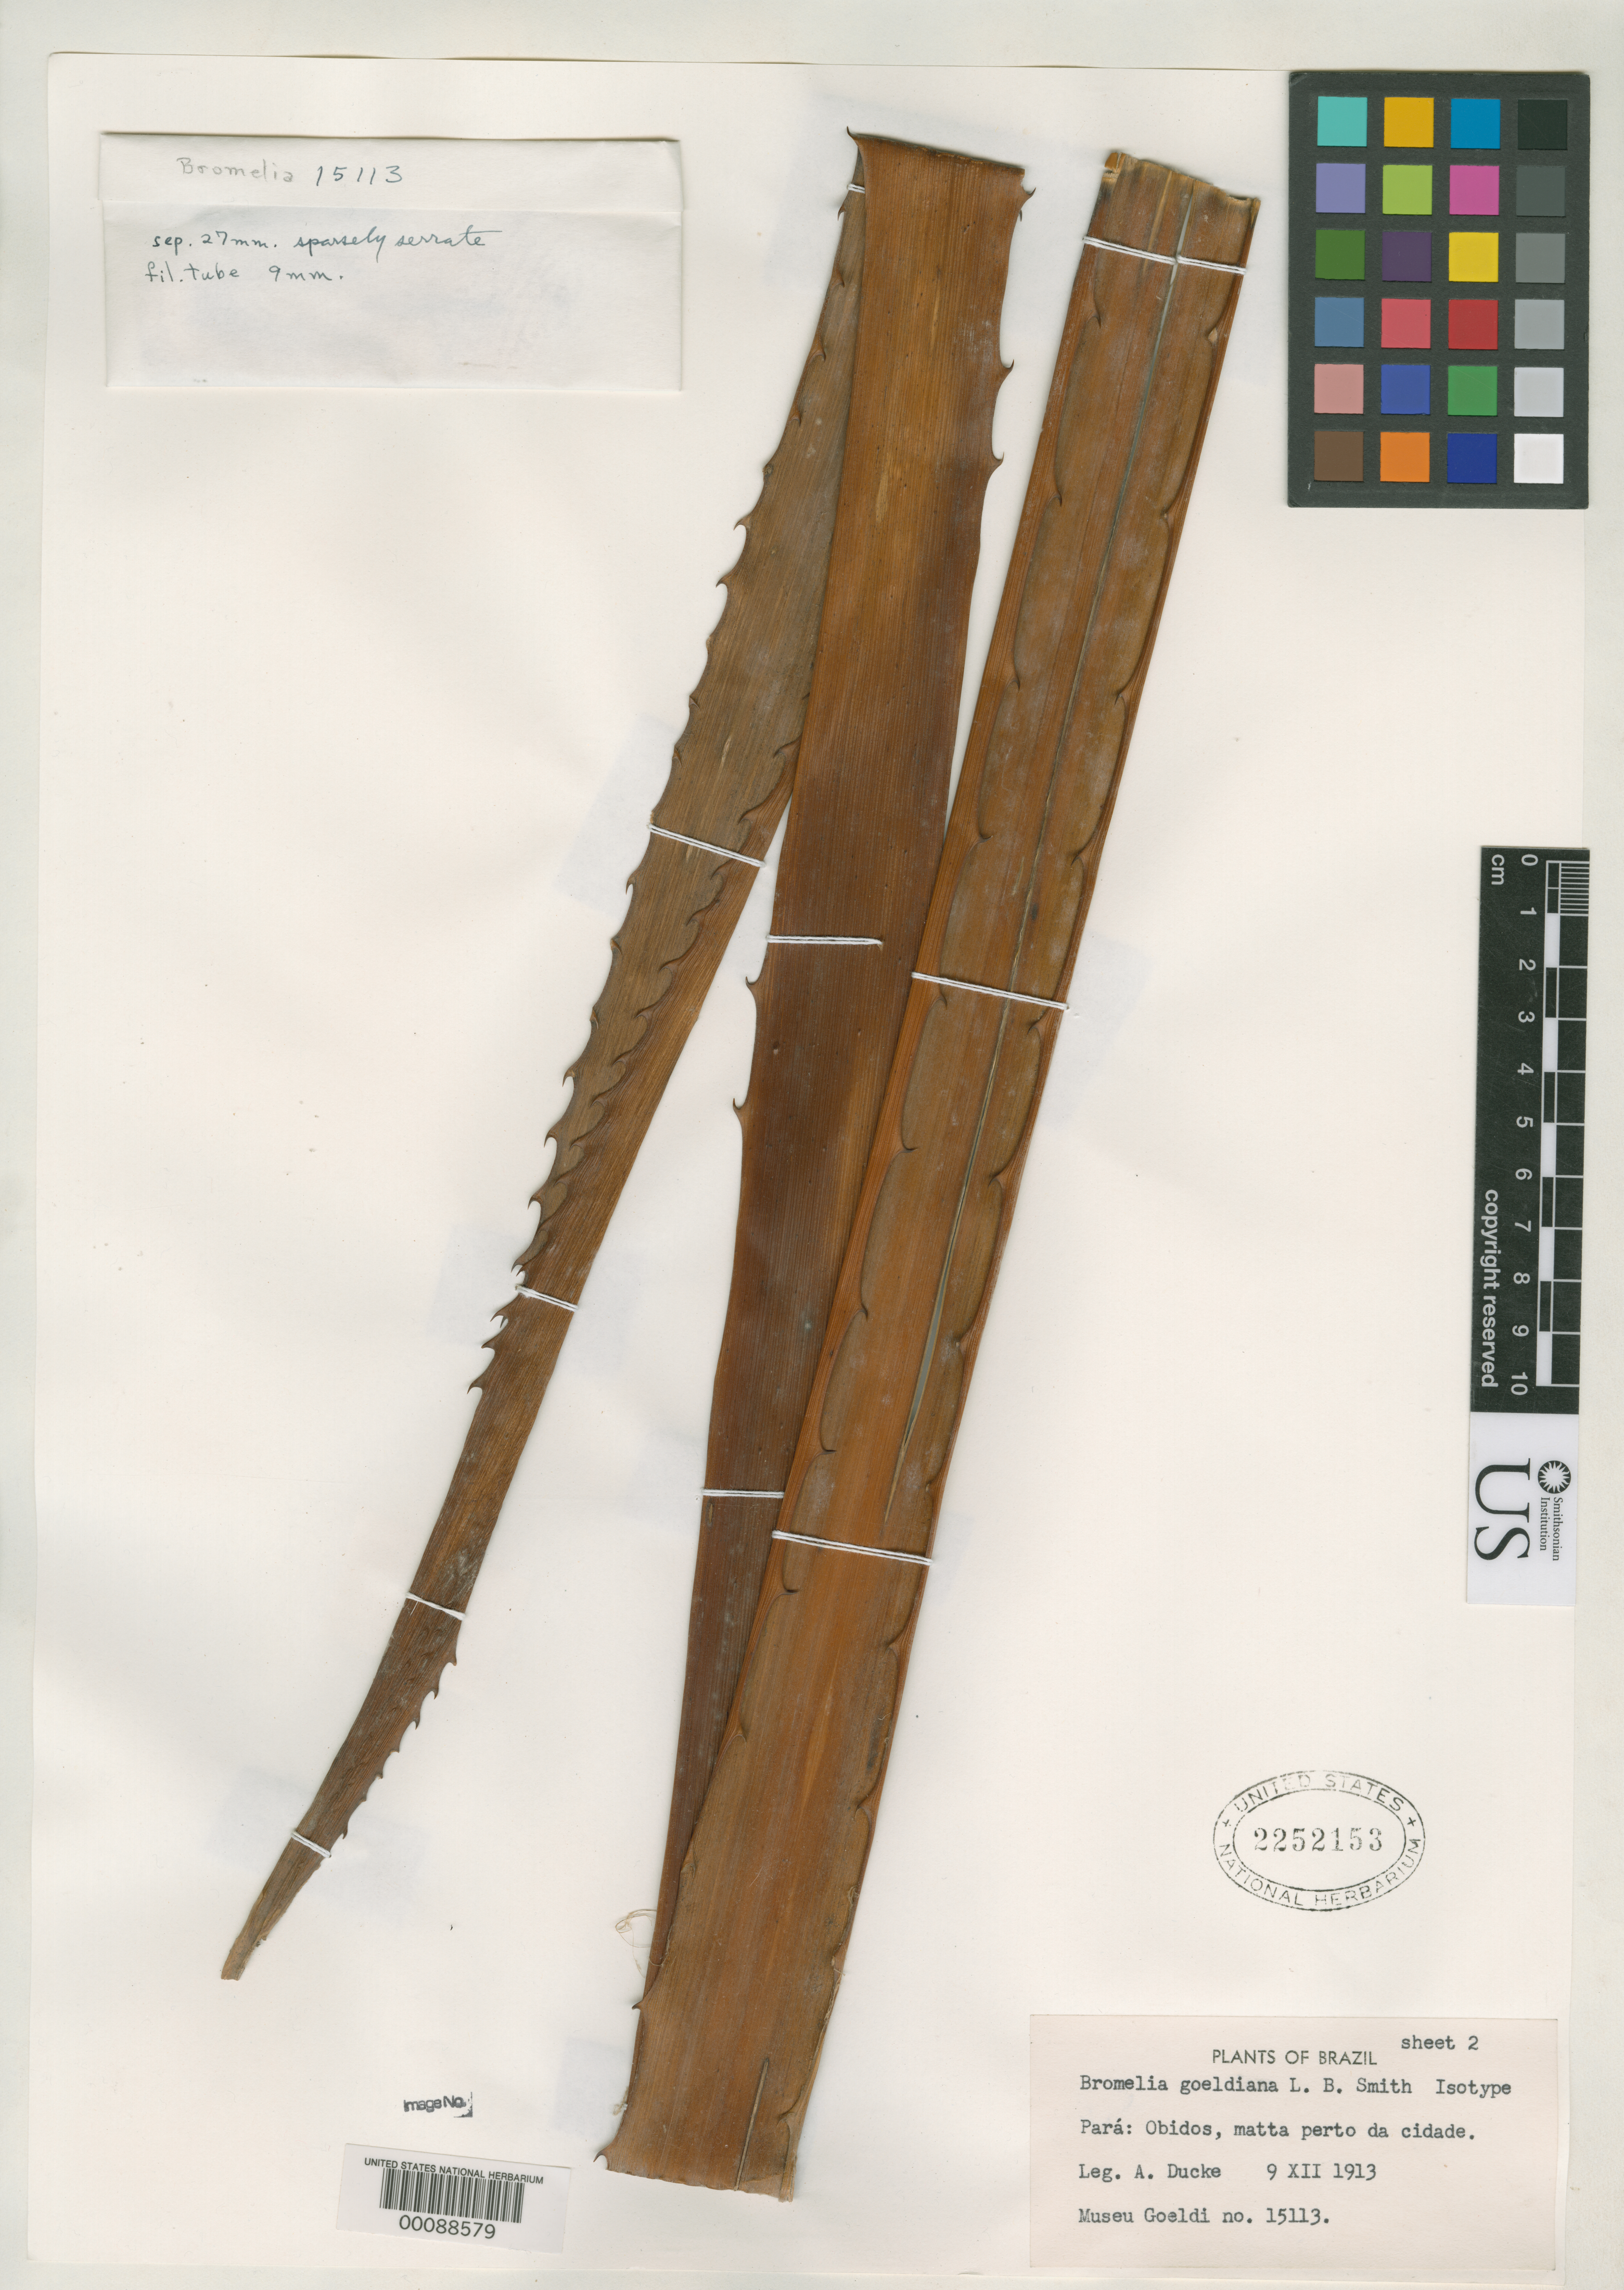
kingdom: Plantae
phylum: Tracheophyta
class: Liliopsida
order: Poales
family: Bromeliaceae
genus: Bromelia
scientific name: Bromelia goeldiana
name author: L.B. Sm.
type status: Isotype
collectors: A. Ducke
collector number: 15113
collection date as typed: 09 Dec 1913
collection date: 1913-12-09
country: Brazil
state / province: Pará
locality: Obidos, matta parte Dacidade.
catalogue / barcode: US 2252153